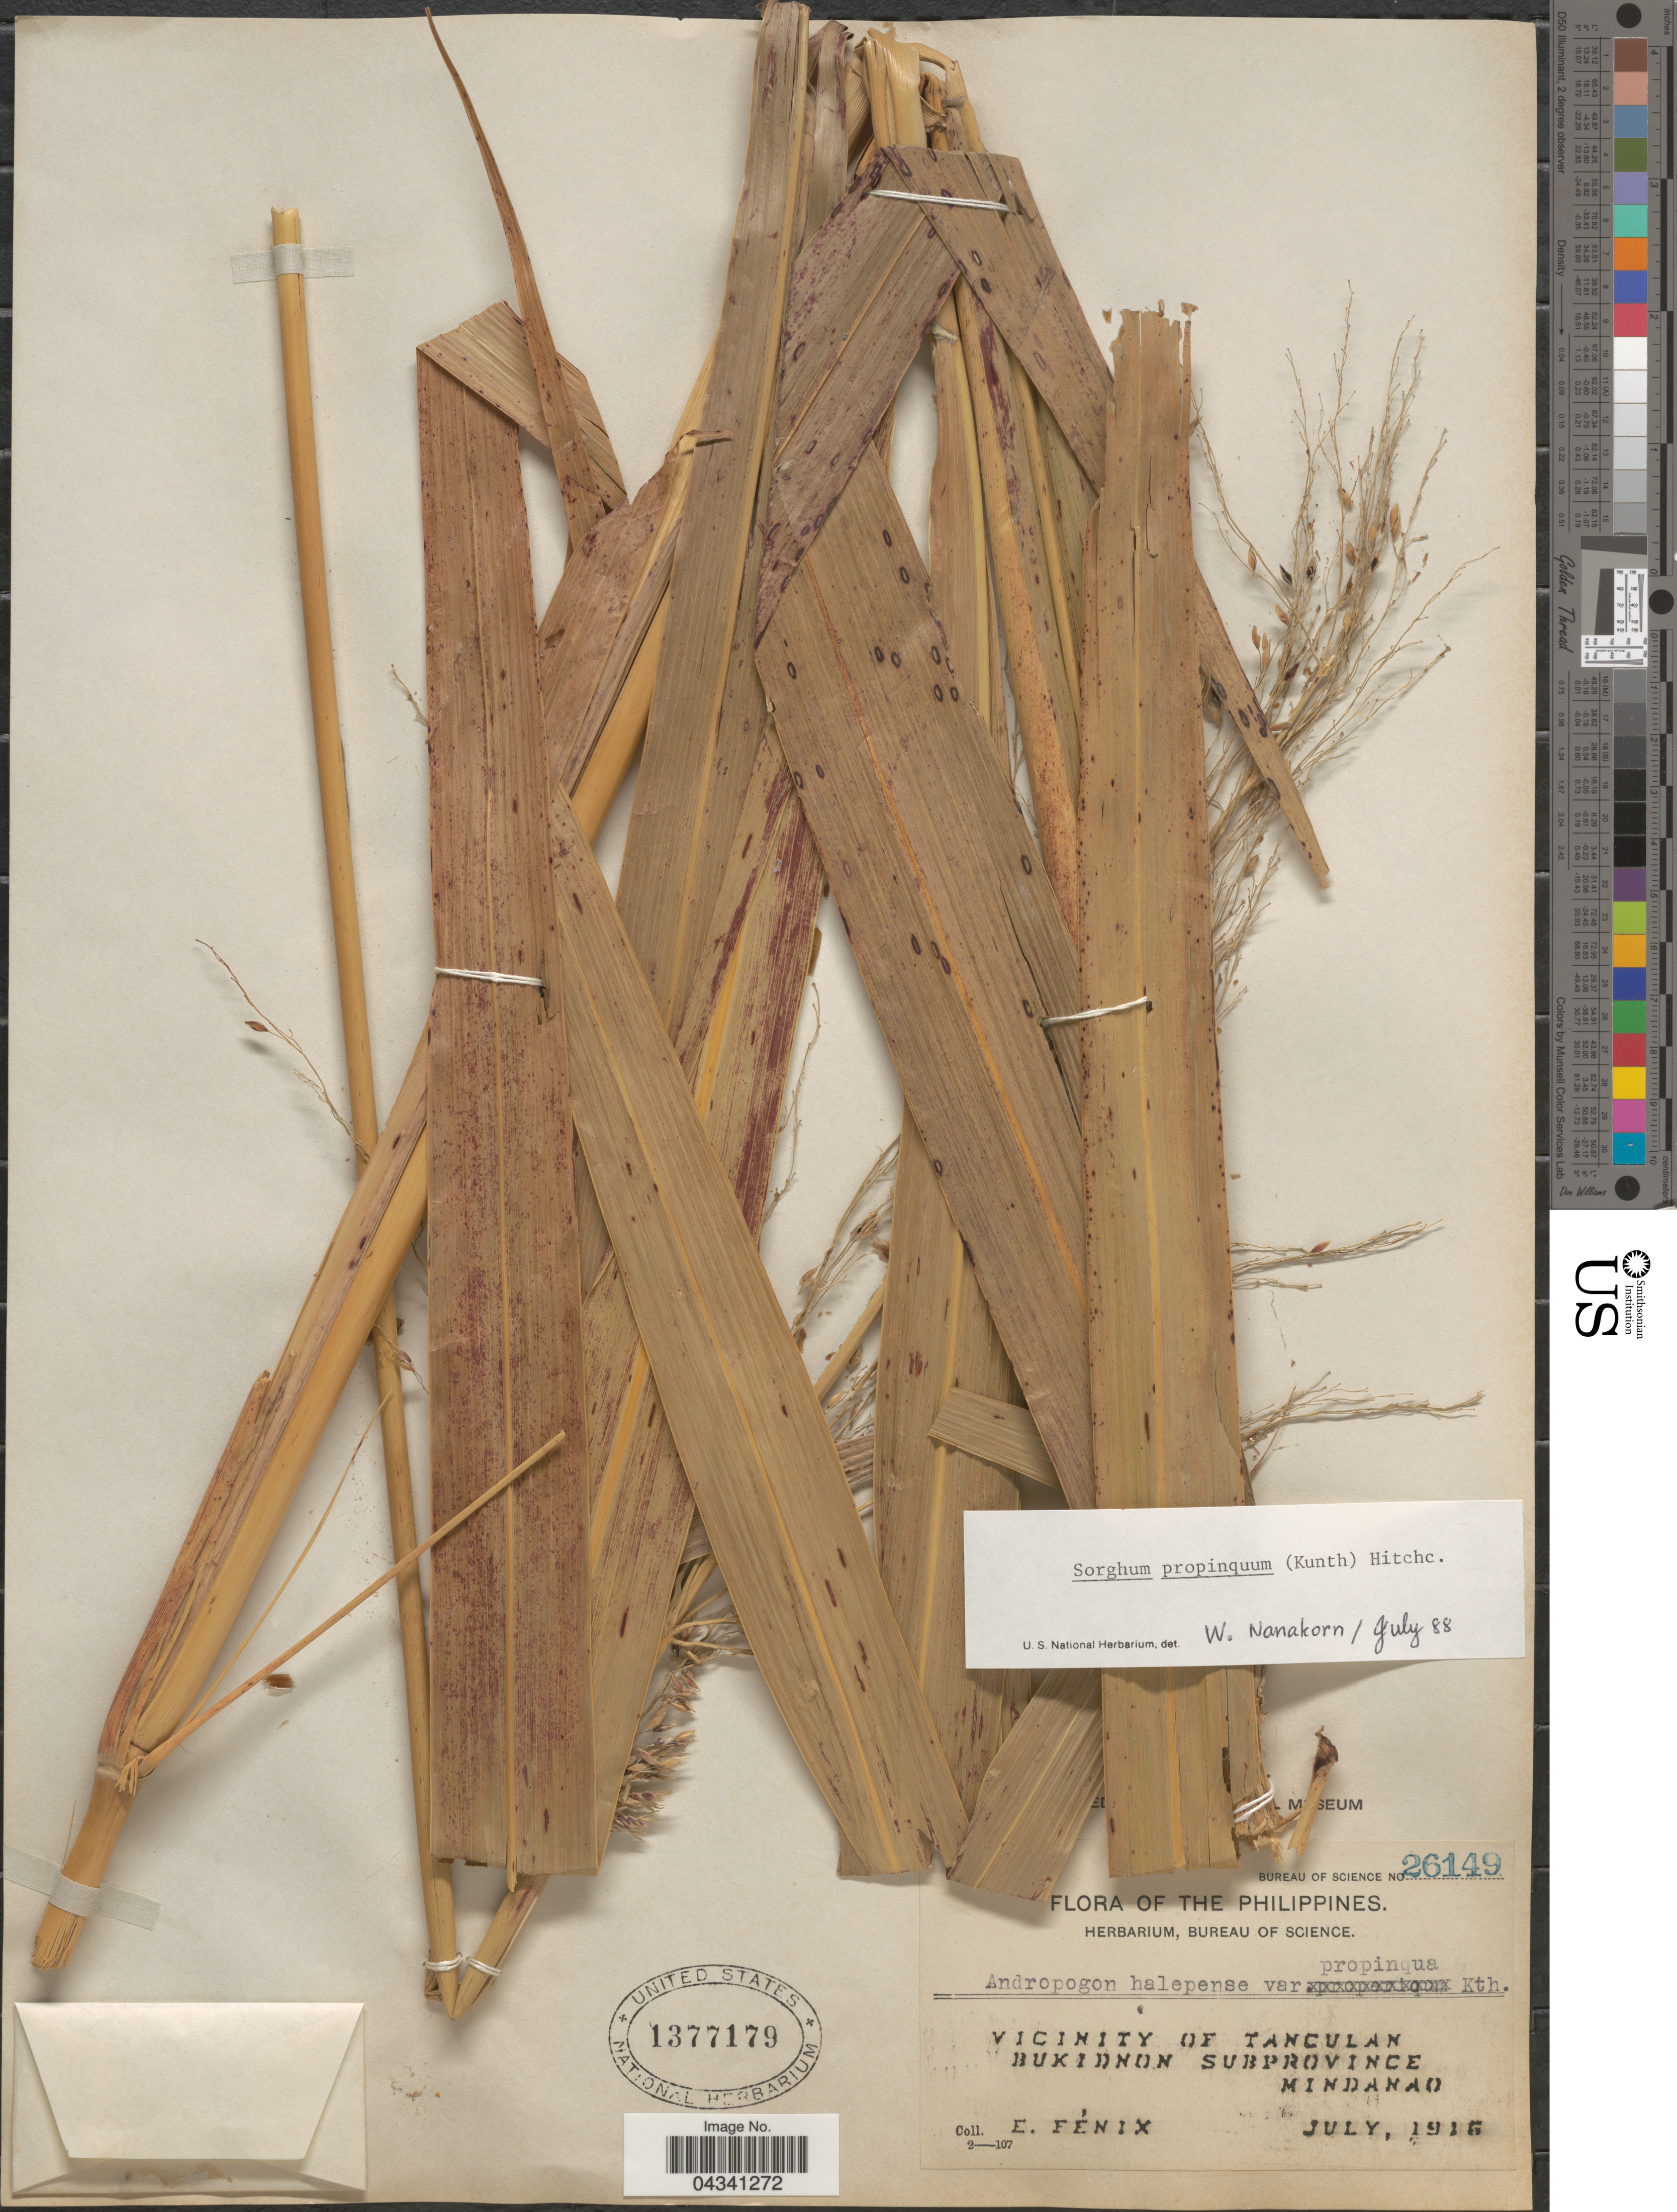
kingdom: Plantae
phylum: Tracheophyta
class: Liliopsida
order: Poales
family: Poaceae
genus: Sorghum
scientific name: Sorghum propinquum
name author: (Kunth) Hitchc.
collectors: E. Fénix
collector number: Bureau of Science 26149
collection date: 1916-07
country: Philippines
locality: Vicinity of Tanculan. Bukidnon Subprovince. Mindanao.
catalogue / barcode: US 1377179